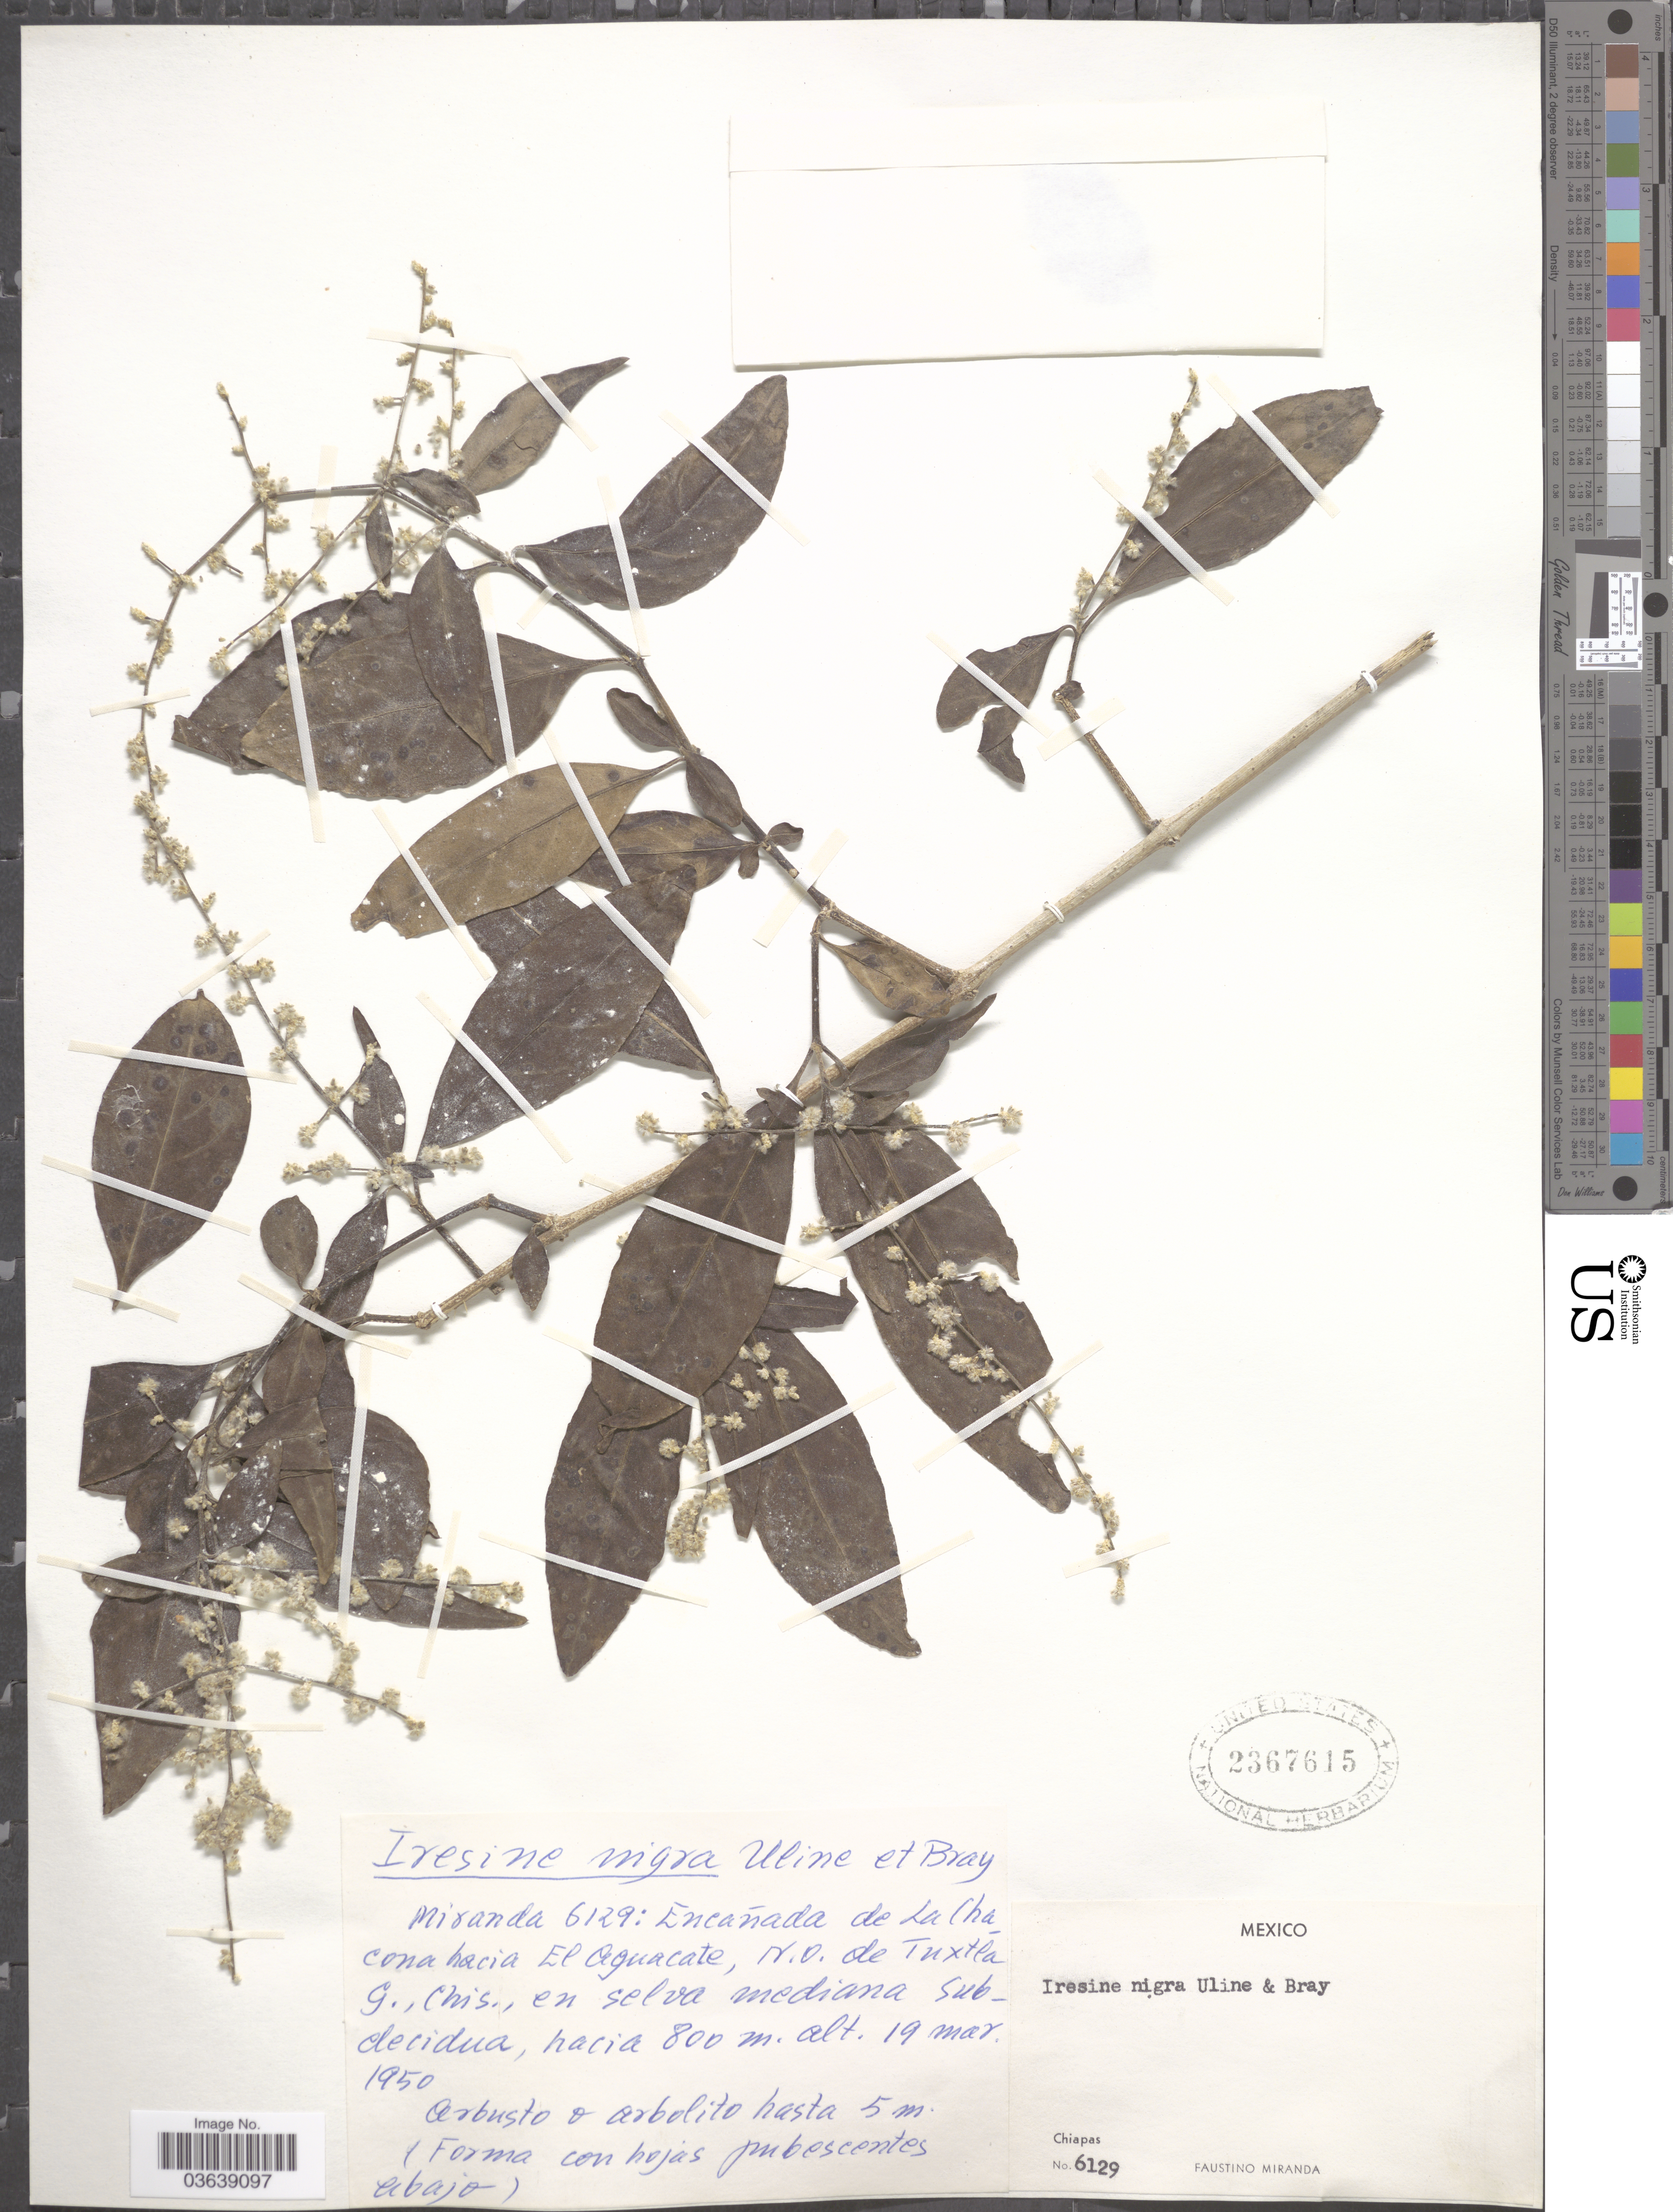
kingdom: Plantae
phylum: Tracheophyta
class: Magnoliopsida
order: Caryophyllales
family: Amaranthaceae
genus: Iresine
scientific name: Iresine nigra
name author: Uline & W.L. Bray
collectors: F. Miranda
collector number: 6129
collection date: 1950-03-19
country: Mexico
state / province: Chiapas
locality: Encánada de La Chacona hacia El Aguacate, N. O. de Tuxtla G.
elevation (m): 800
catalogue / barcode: US 2367615